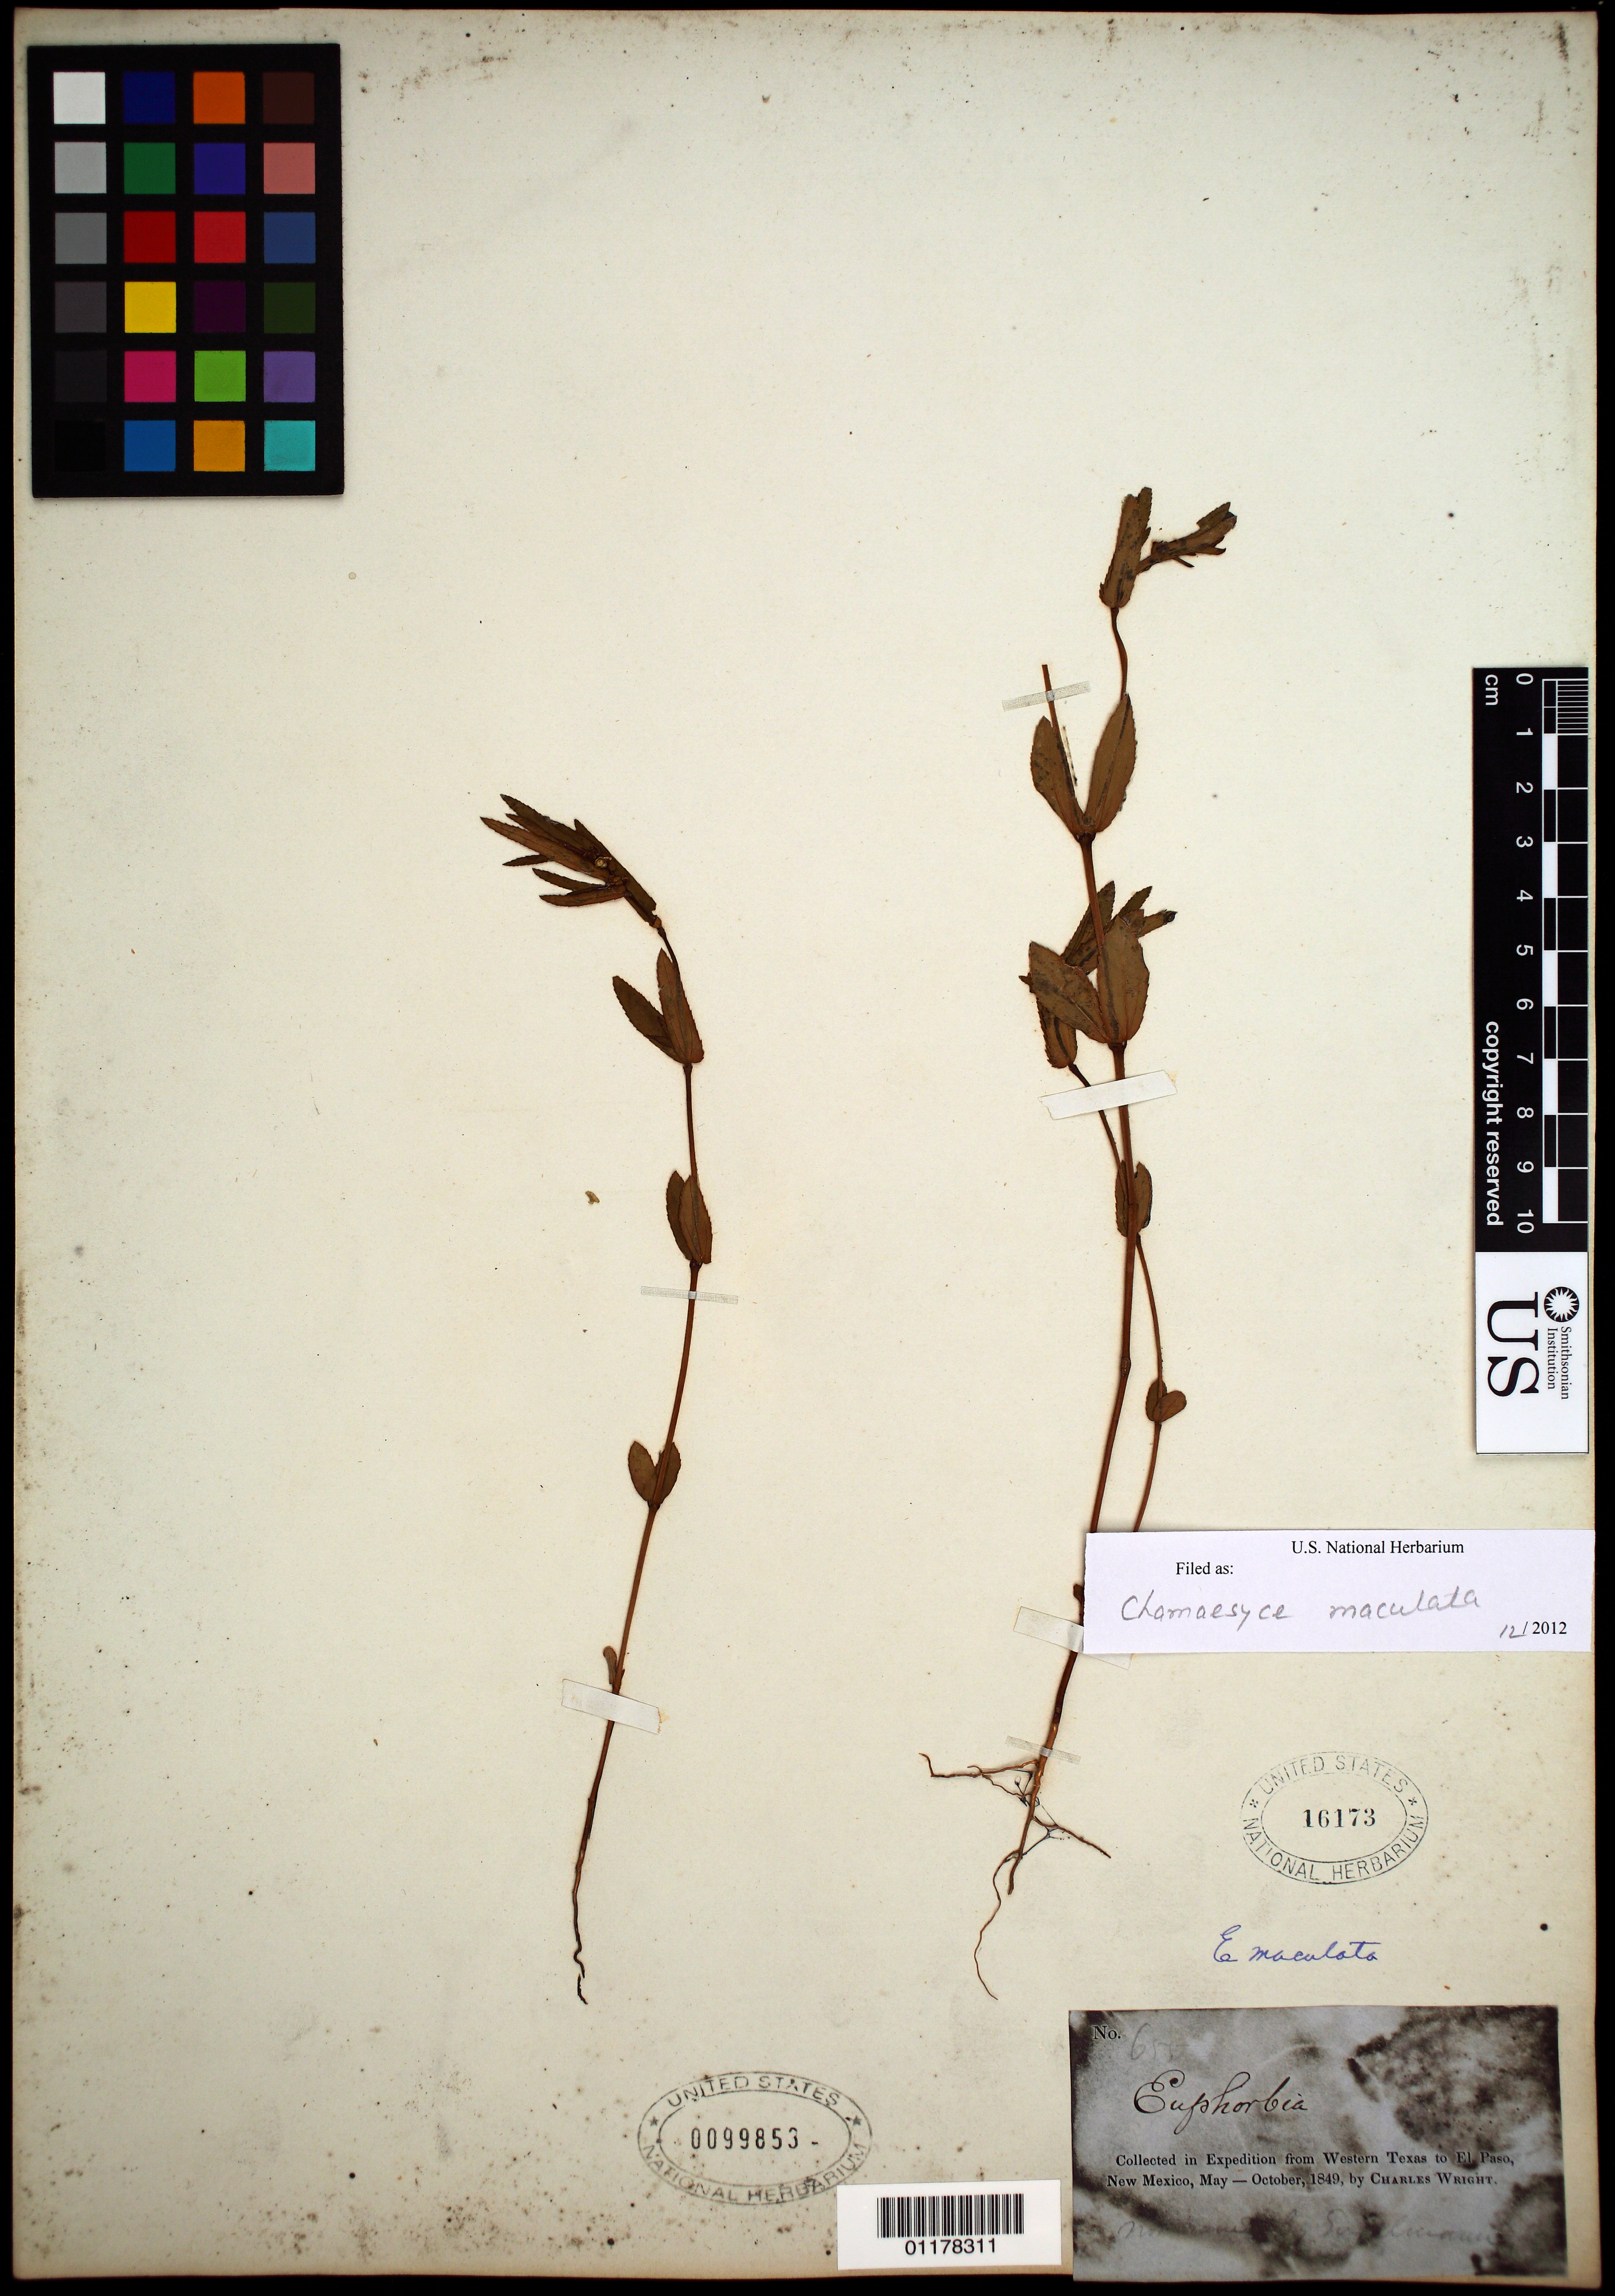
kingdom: Plantae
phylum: Tracheophyta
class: Magnoliopsida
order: Malpighiales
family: Euphorbiaceae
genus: Euphorbia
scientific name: Euphorbia maculata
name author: L.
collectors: C. Wright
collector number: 655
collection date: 1849-05/1849-10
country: United States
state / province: New Mexico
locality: Western Texas to El Paso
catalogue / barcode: US 16173